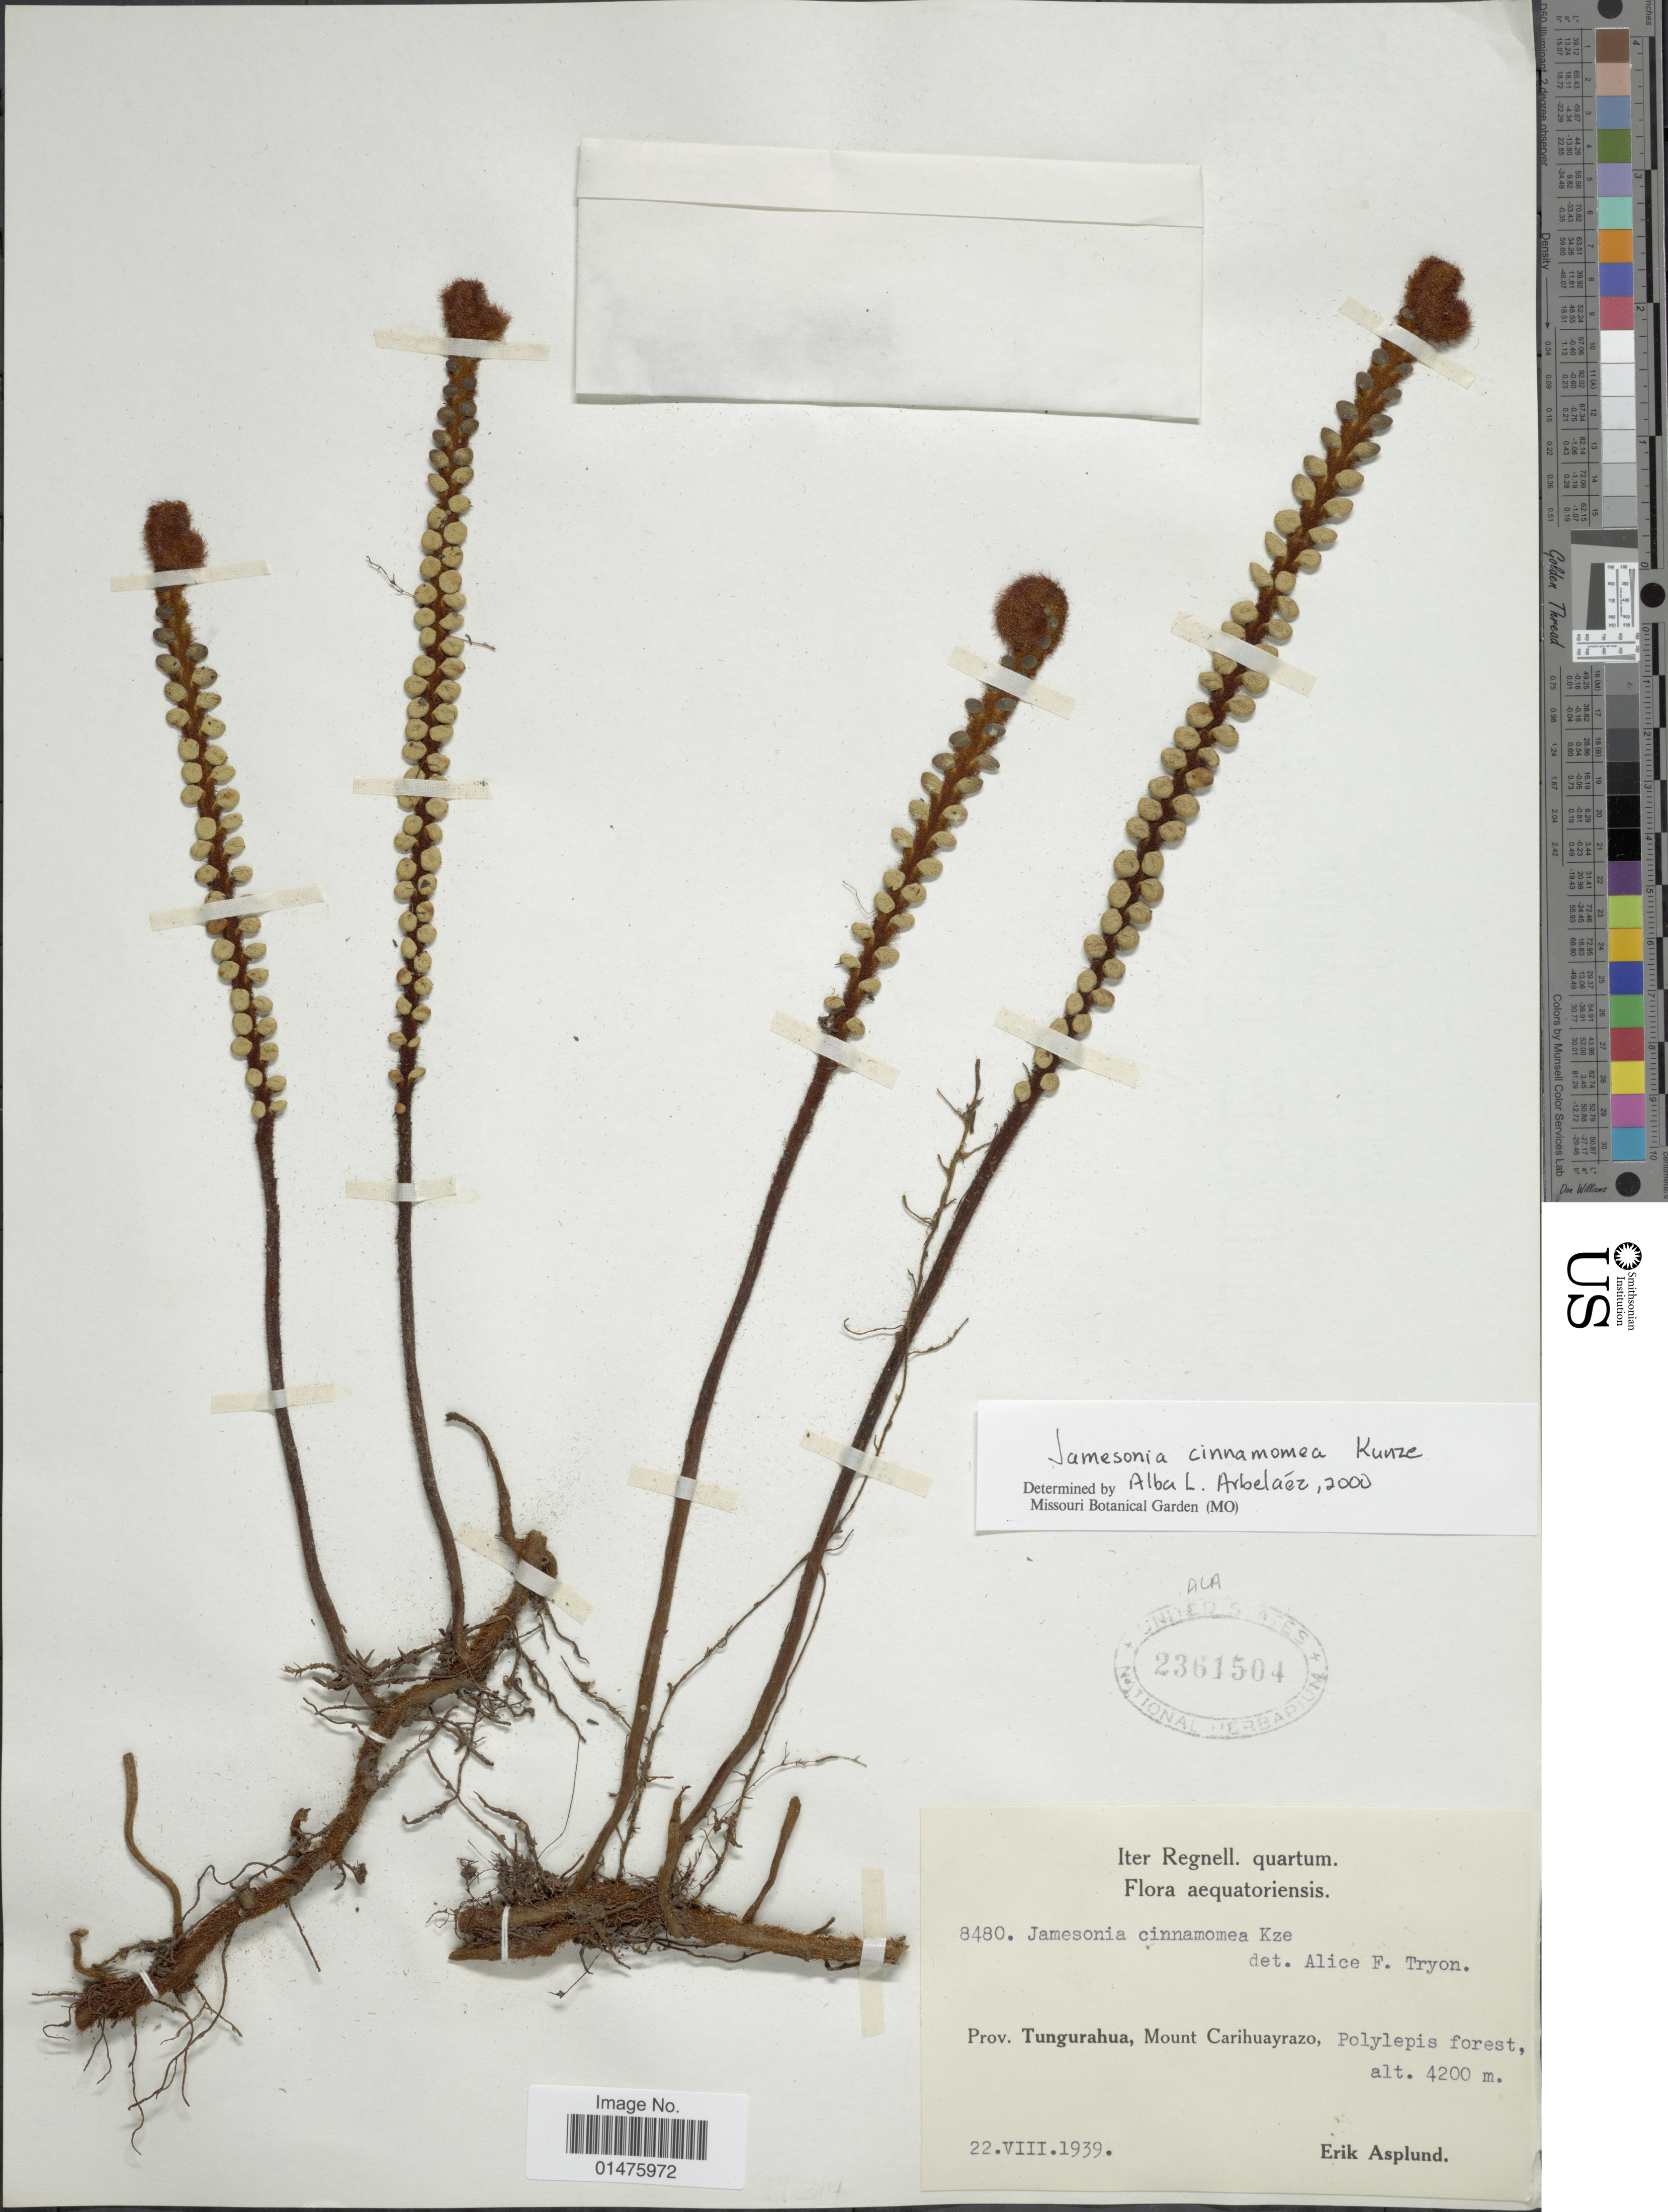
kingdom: Plantae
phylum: Tracheophyta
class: Polypodiopsida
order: Polypodiales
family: Pteridaceae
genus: Jamesonia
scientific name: Jamesonia cinnamomea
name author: Kunze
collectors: E. Asplund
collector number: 8480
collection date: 1939-08-22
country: Ecuador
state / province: Tungurahua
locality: Mount Carihuayrazo, Polylepis forest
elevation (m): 4200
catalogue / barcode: US 2361504